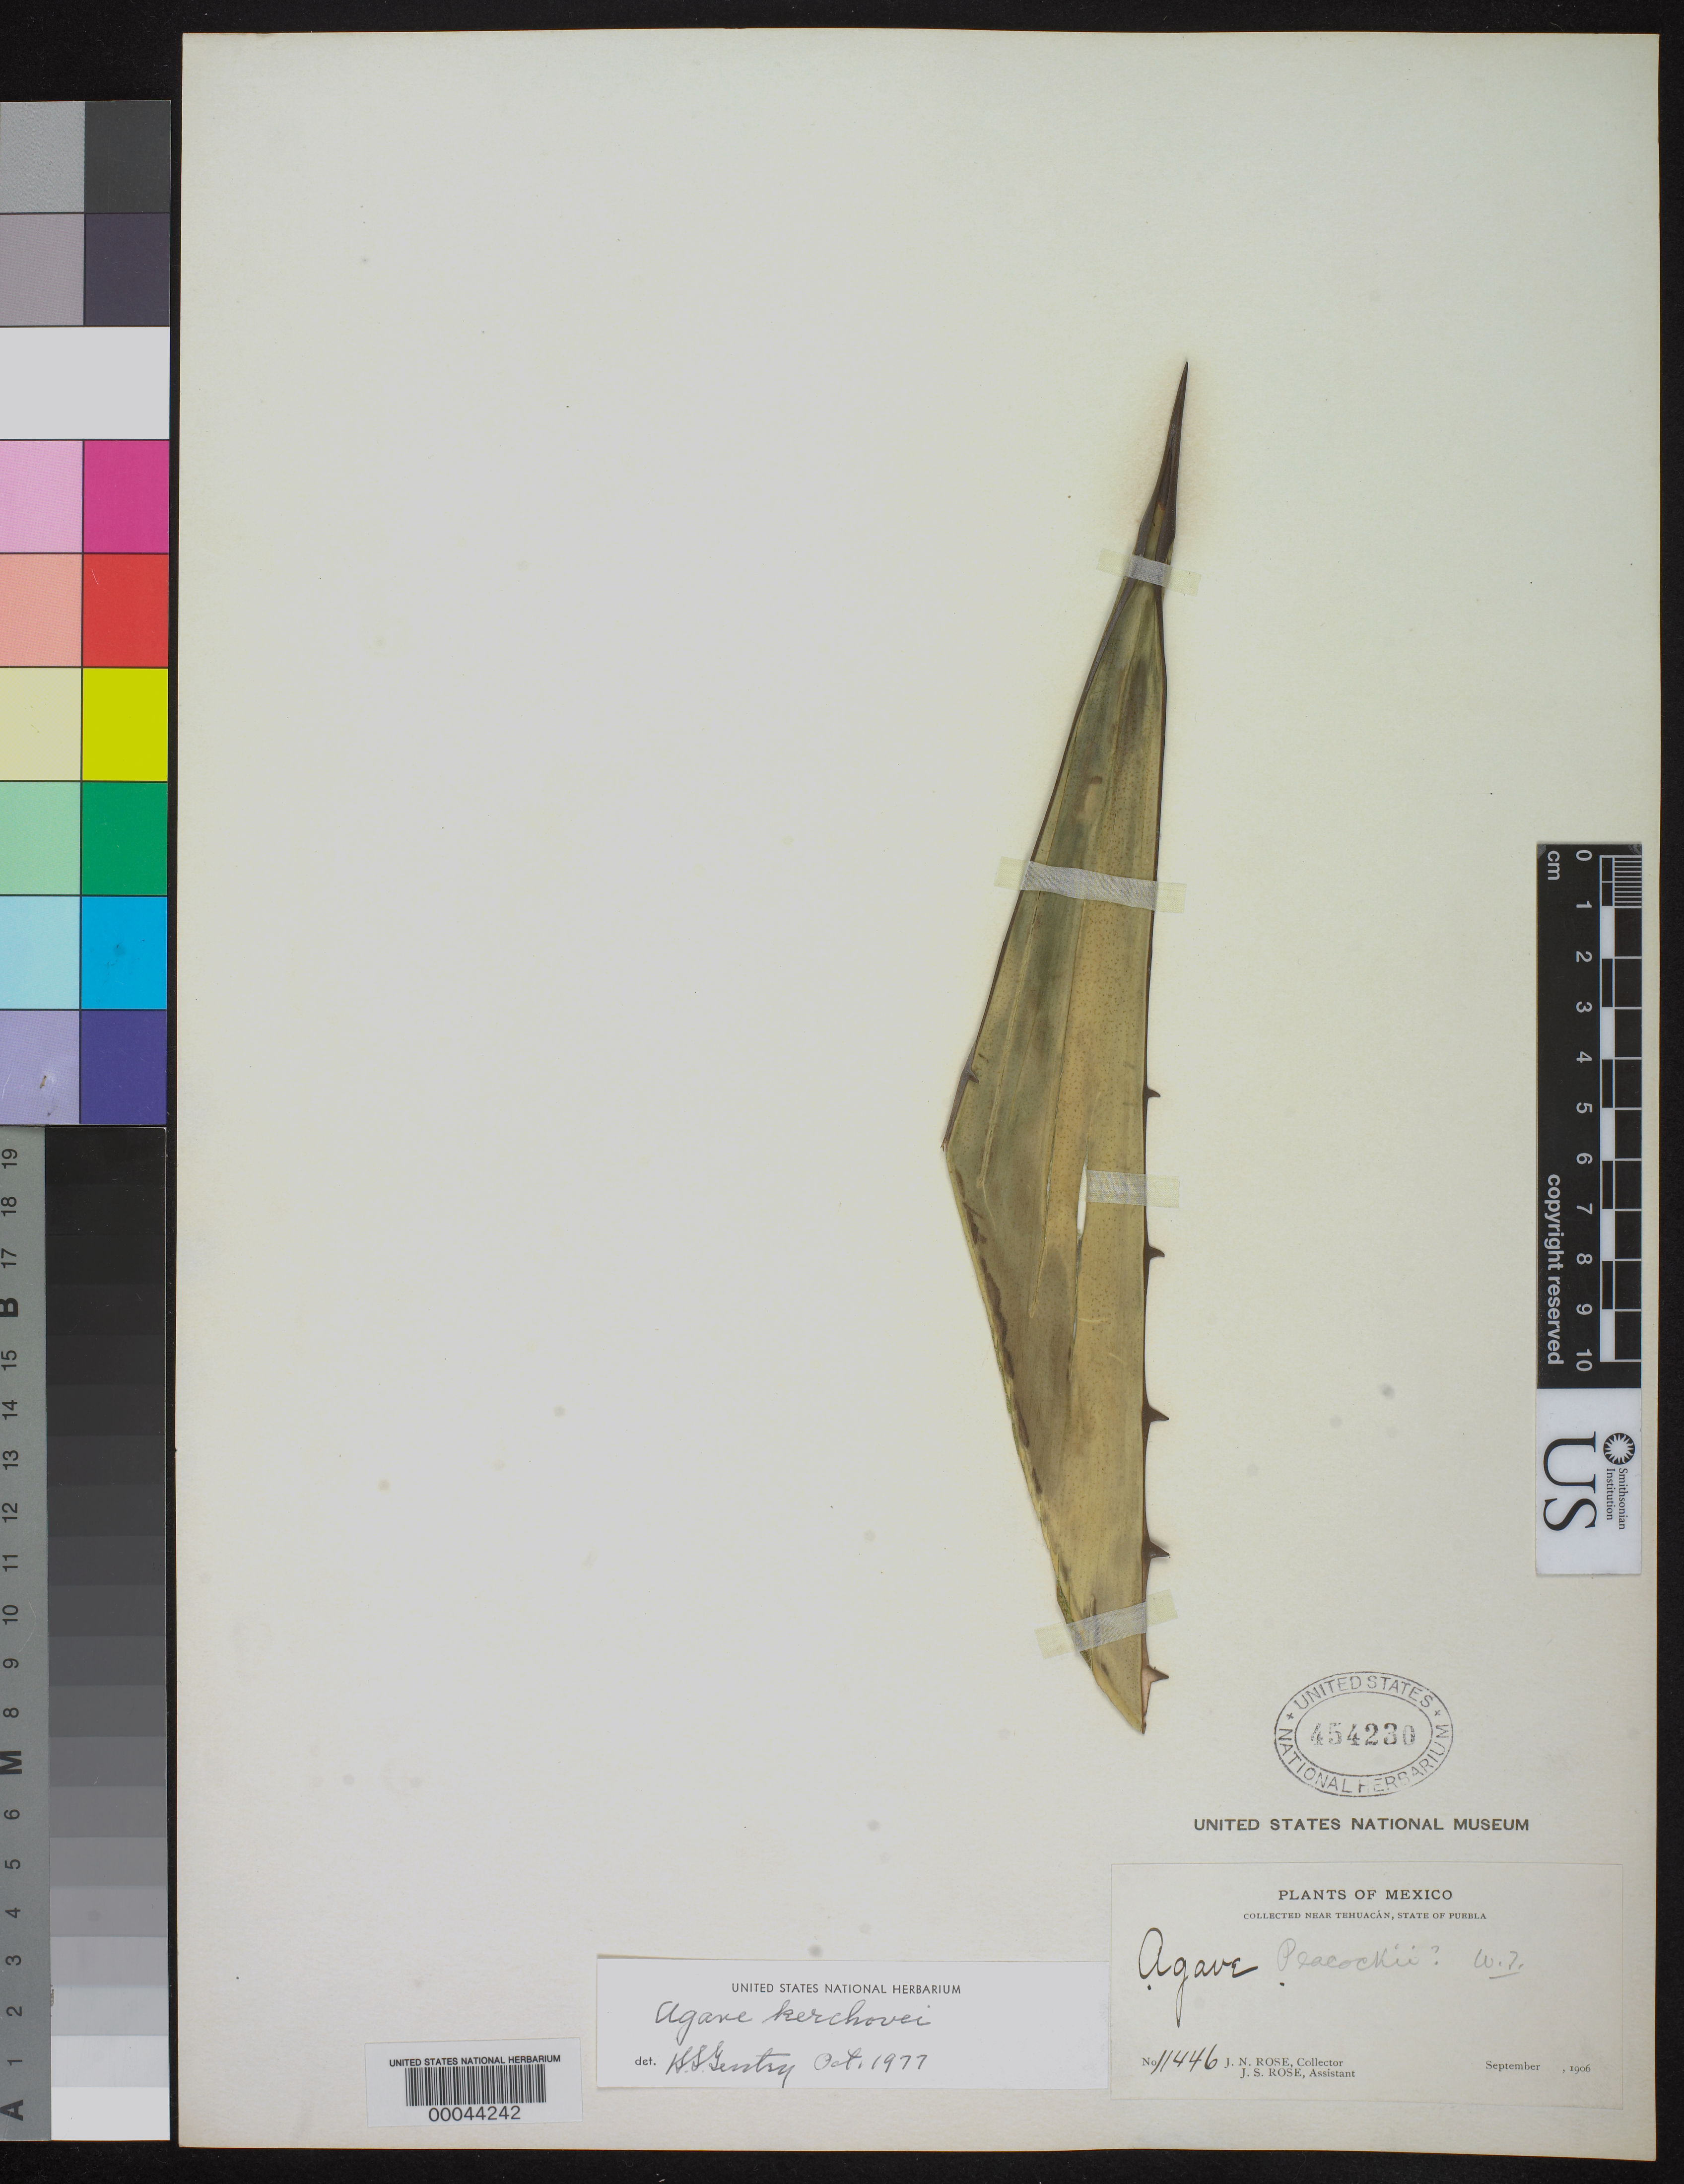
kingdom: Plantae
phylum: Tracheophyta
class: Liliopsida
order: Asparagales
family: Asparagaceae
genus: Agave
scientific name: Agave kerchovei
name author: Lem.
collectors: J. N. Rose & J. S. Rose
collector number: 11446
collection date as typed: Sep 1906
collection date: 1906-09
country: Mexico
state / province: Puebla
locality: Tehuacan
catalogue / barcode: US 454230